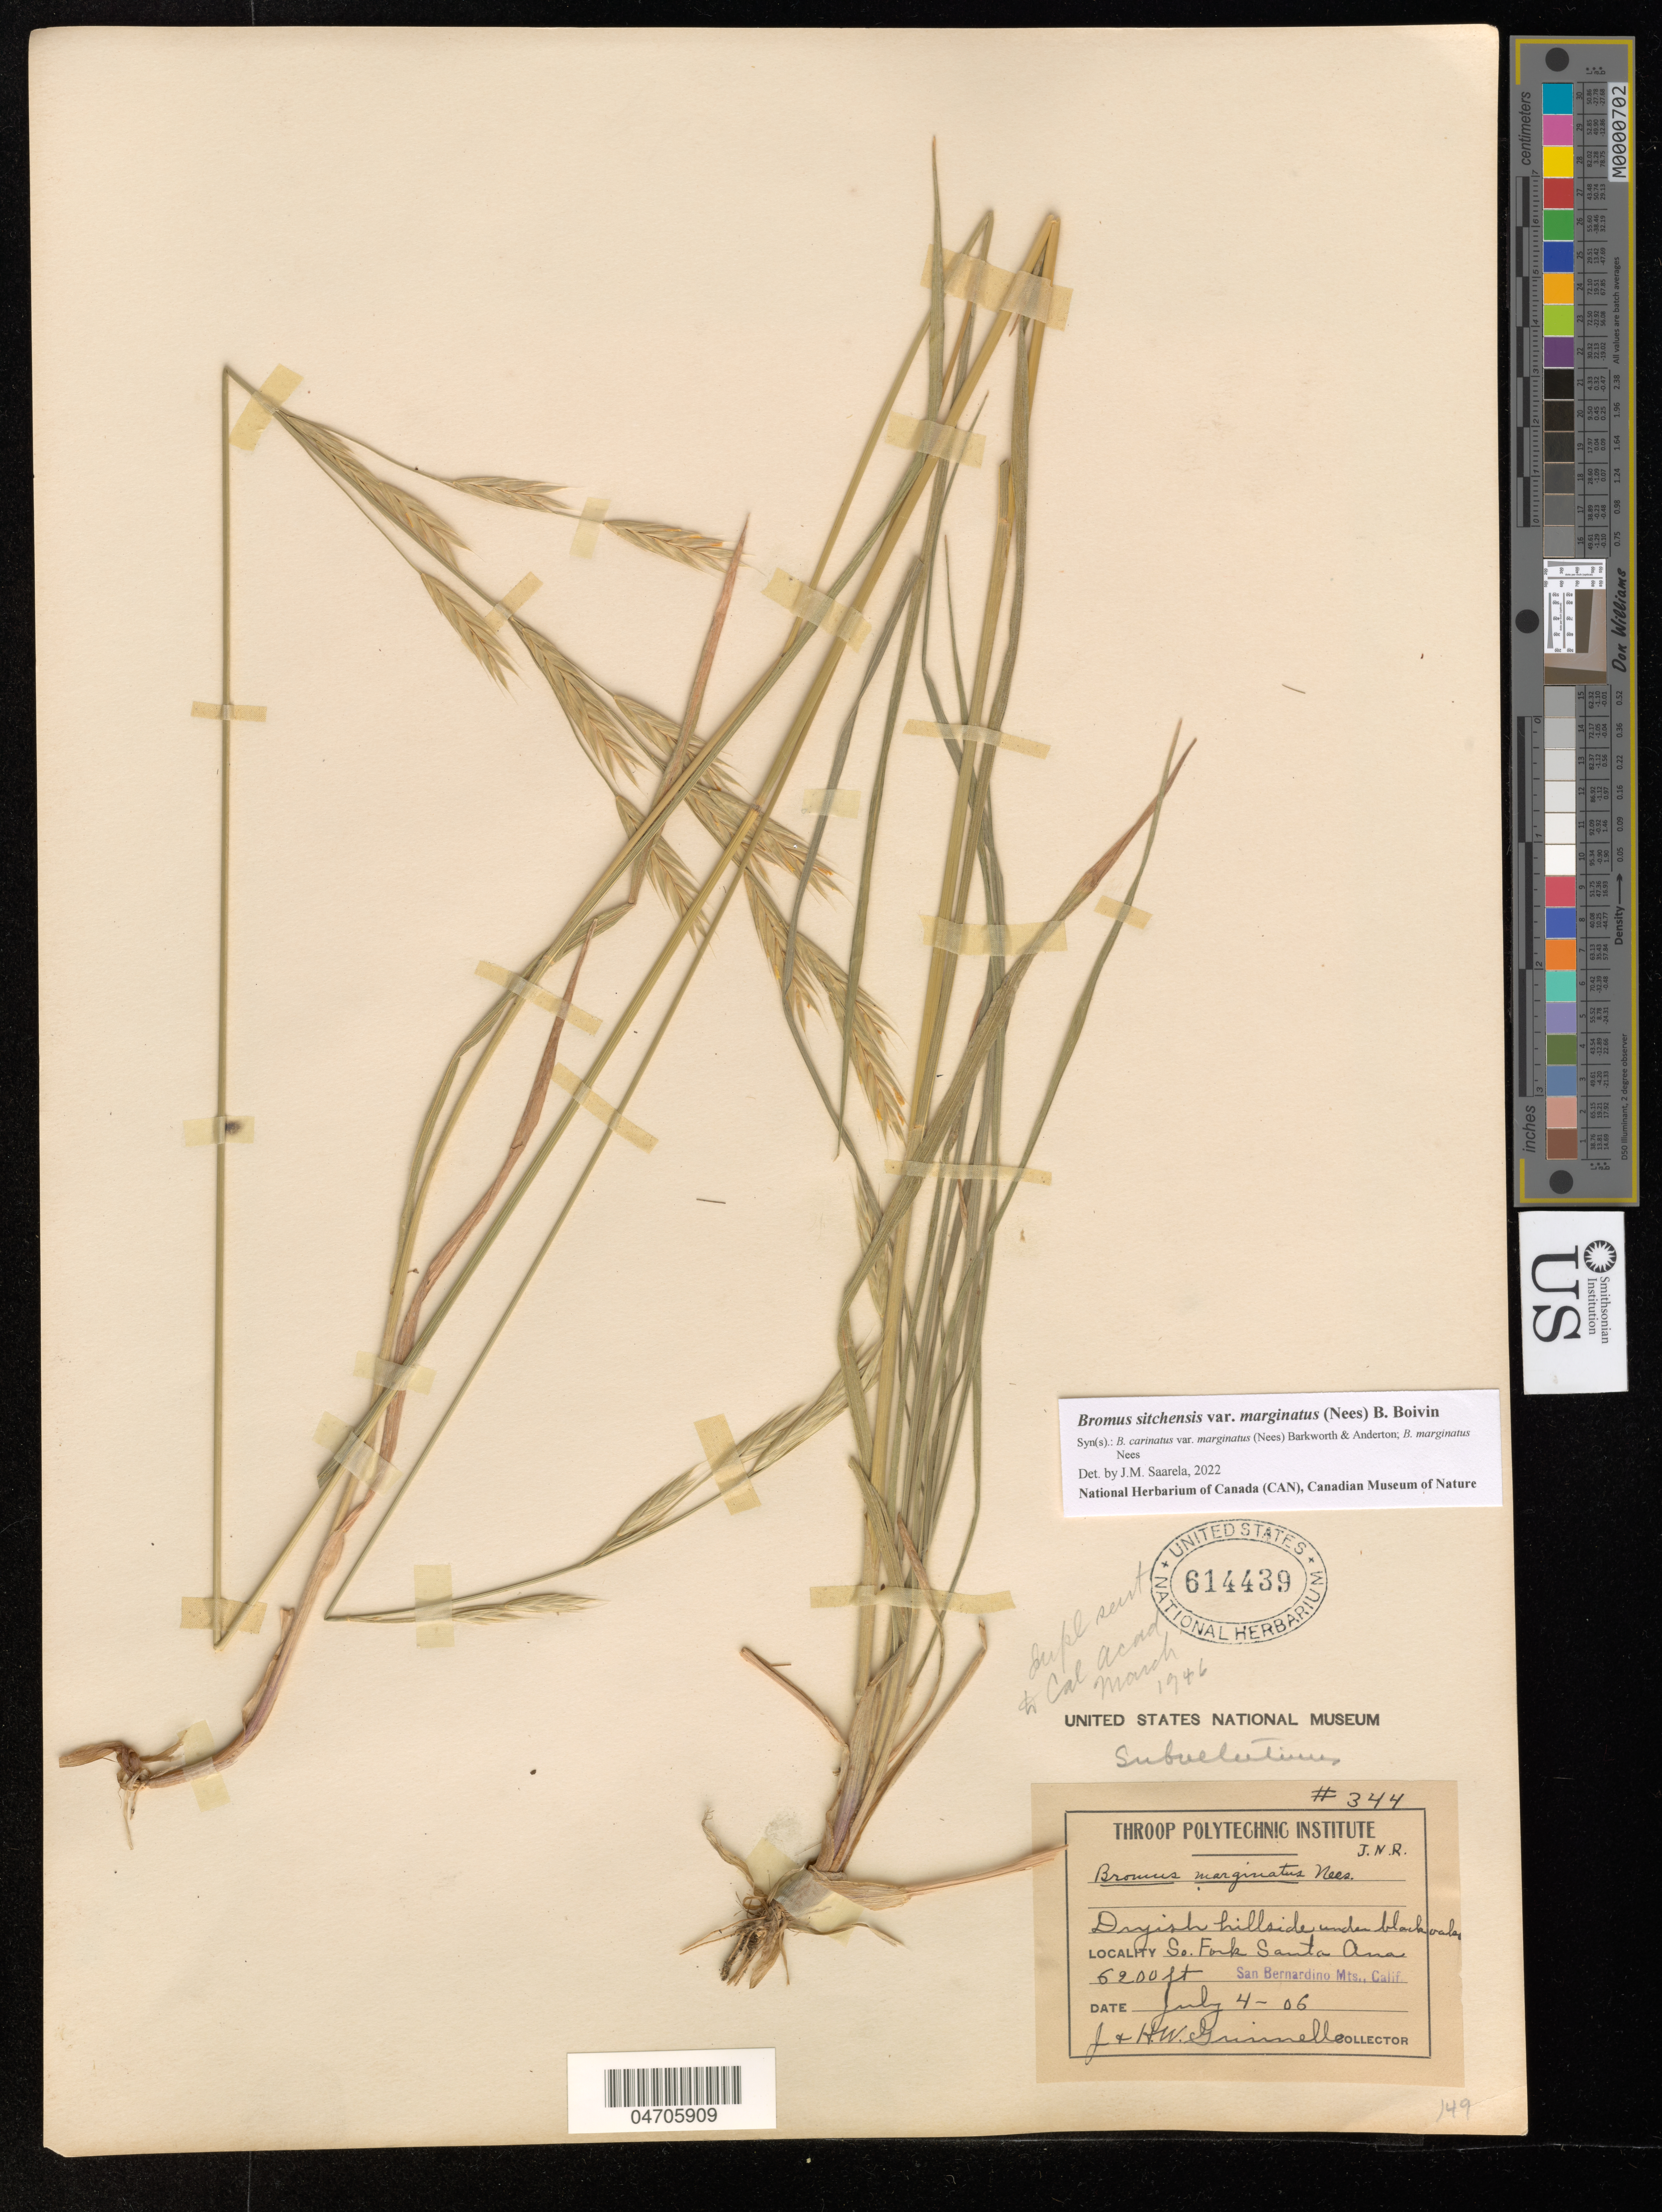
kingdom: Plantae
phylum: Tracheophyta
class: Liliopsida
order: Poales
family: Poaceae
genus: Bromus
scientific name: Bromus sitchensis var. polyanthus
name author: (Scribn. ex Shear) R.E. Brainerd & Otting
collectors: J. Grinnell & H. Grinnell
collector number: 344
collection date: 1906-07-04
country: United States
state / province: California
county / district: San Bernardino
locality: Dryish hillside under black oaks. So. Fork Santa Ana. San Bernardino Mts.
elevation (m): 1890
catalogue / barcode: US 614439